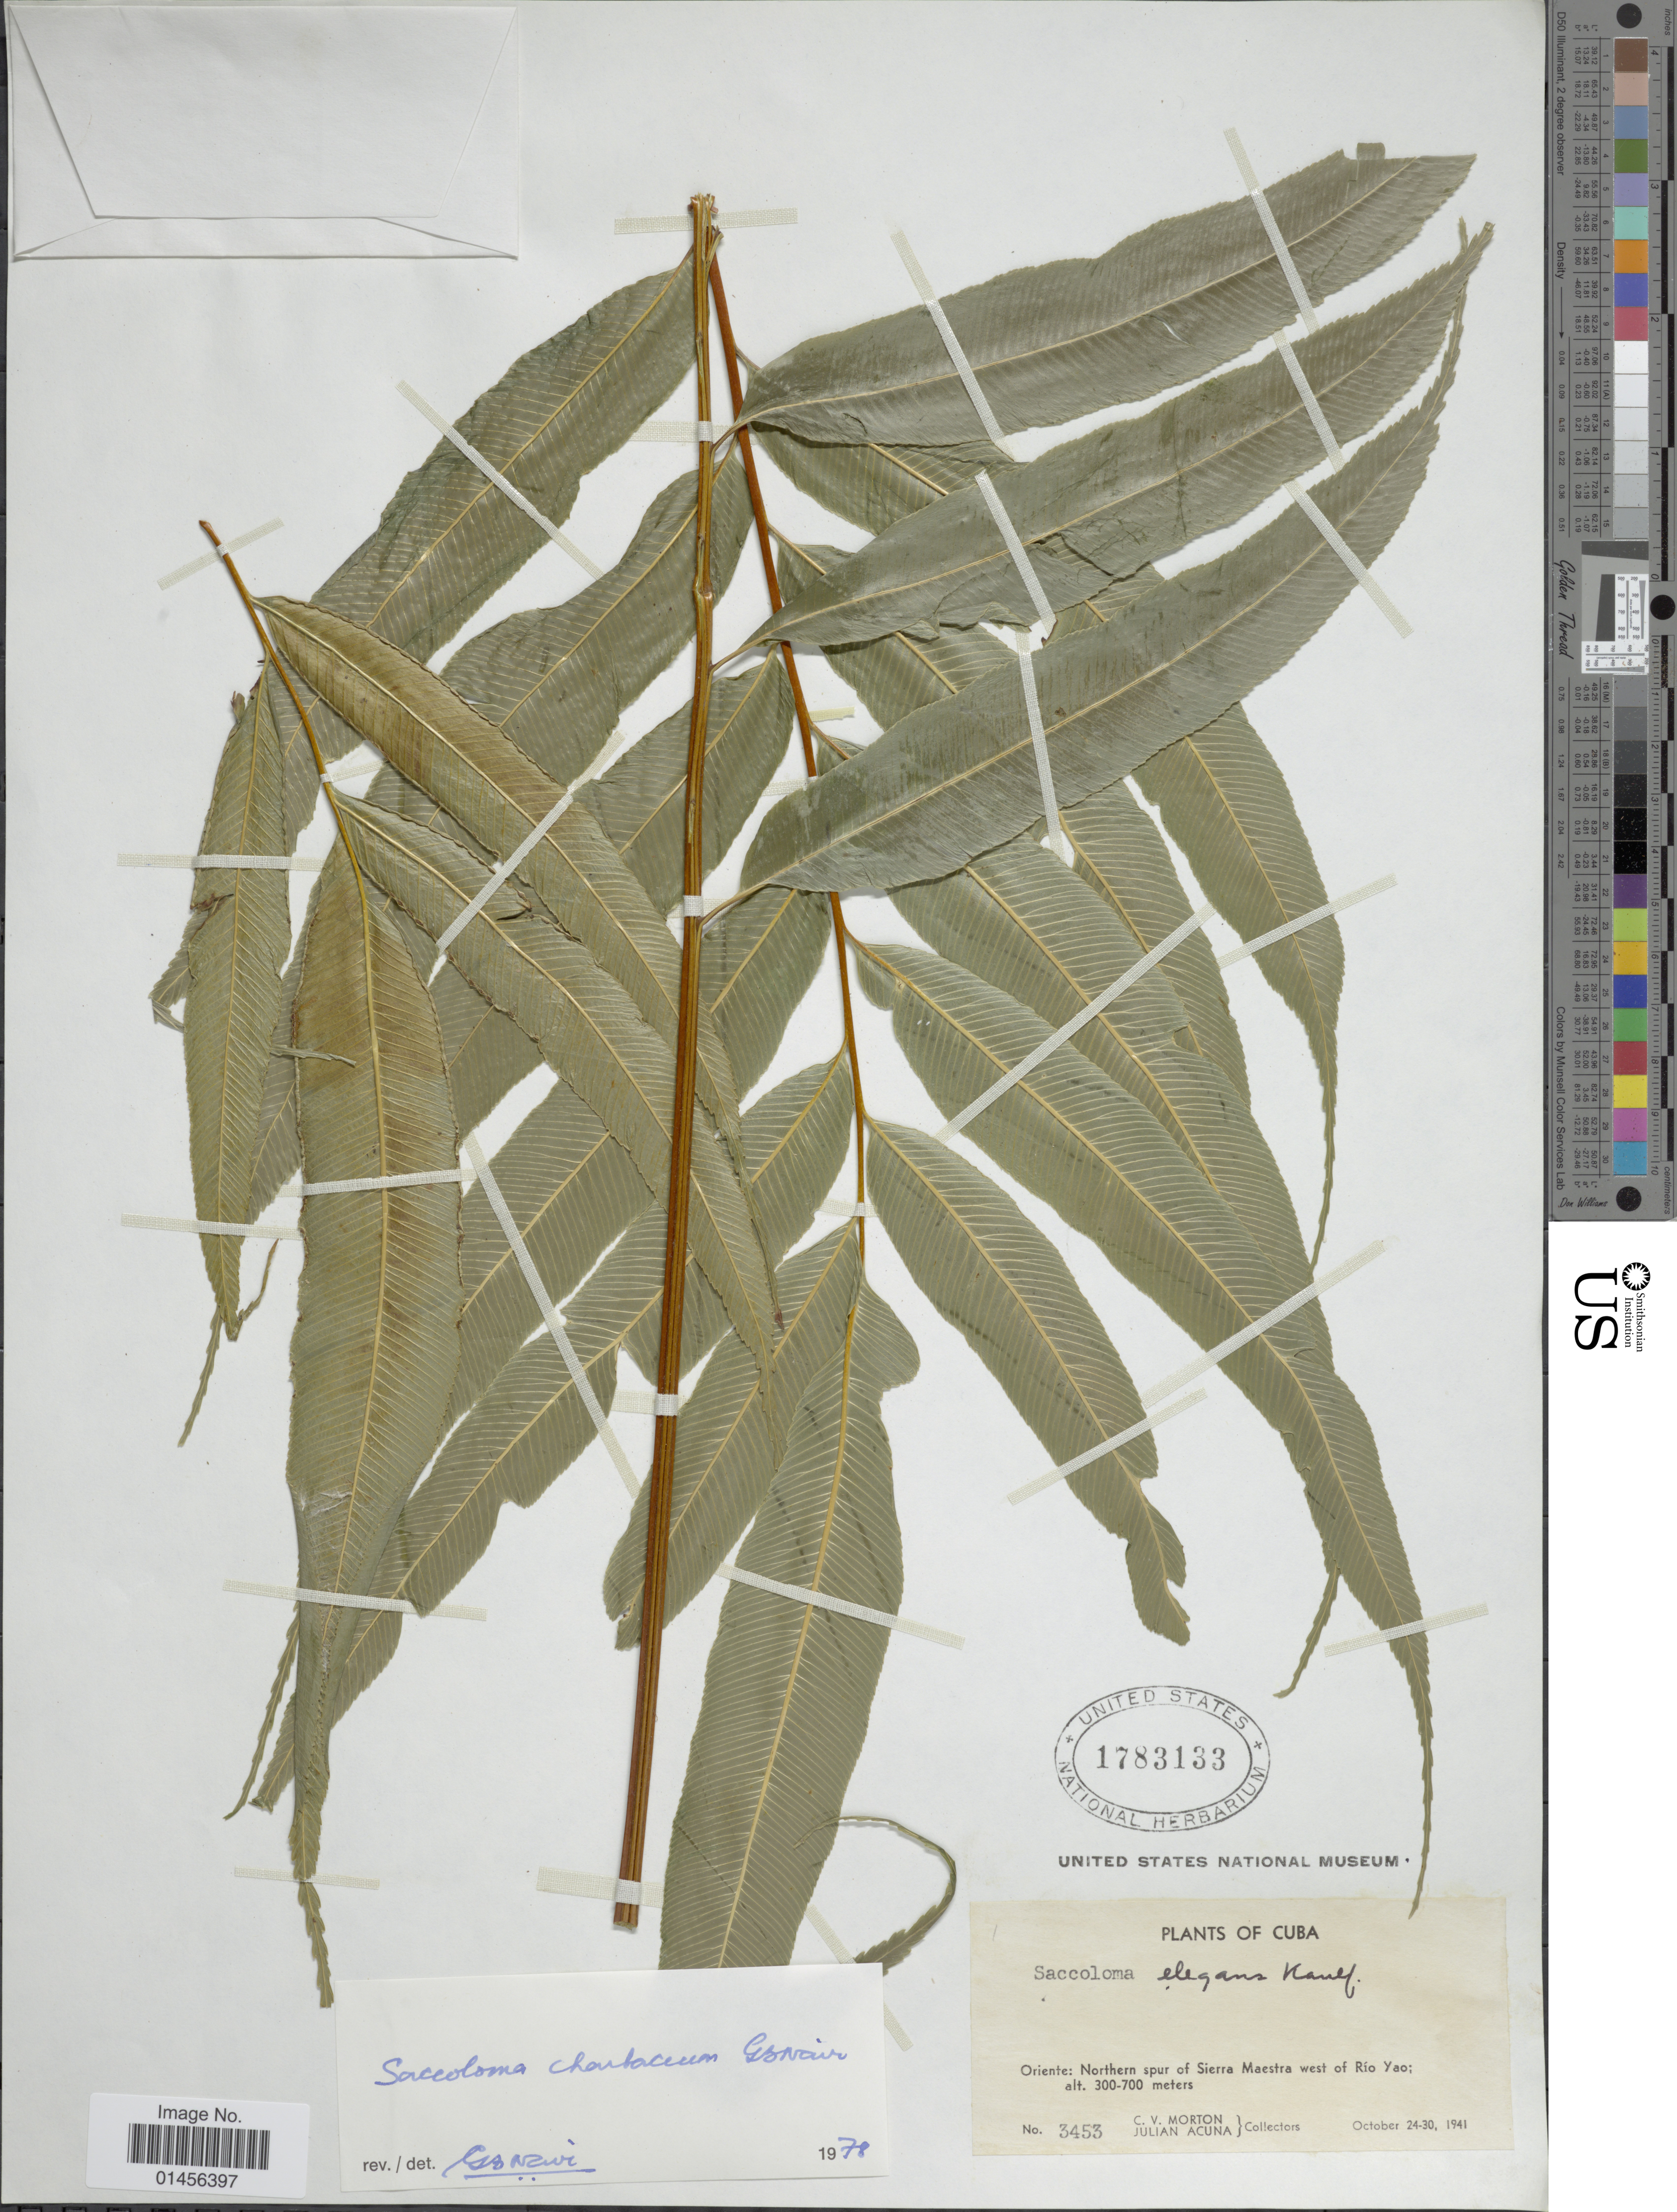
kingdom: Plantae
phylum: Tracheophyta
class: Polypodiopsida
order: Polypodiales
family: Saccolomataceae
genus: Saccoloma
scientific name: Saccoloma elegans subsp. chartaceum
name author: Cremers & K.U. Kramer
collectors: C. V. Morton & J. B. Acuña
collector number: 3453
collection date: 1941-10-24/1941-10-30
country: Cuba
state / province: Oriente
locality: Northern spur of Sierra Maestra west of Río Yao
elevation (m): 300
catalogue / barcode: US 1783133